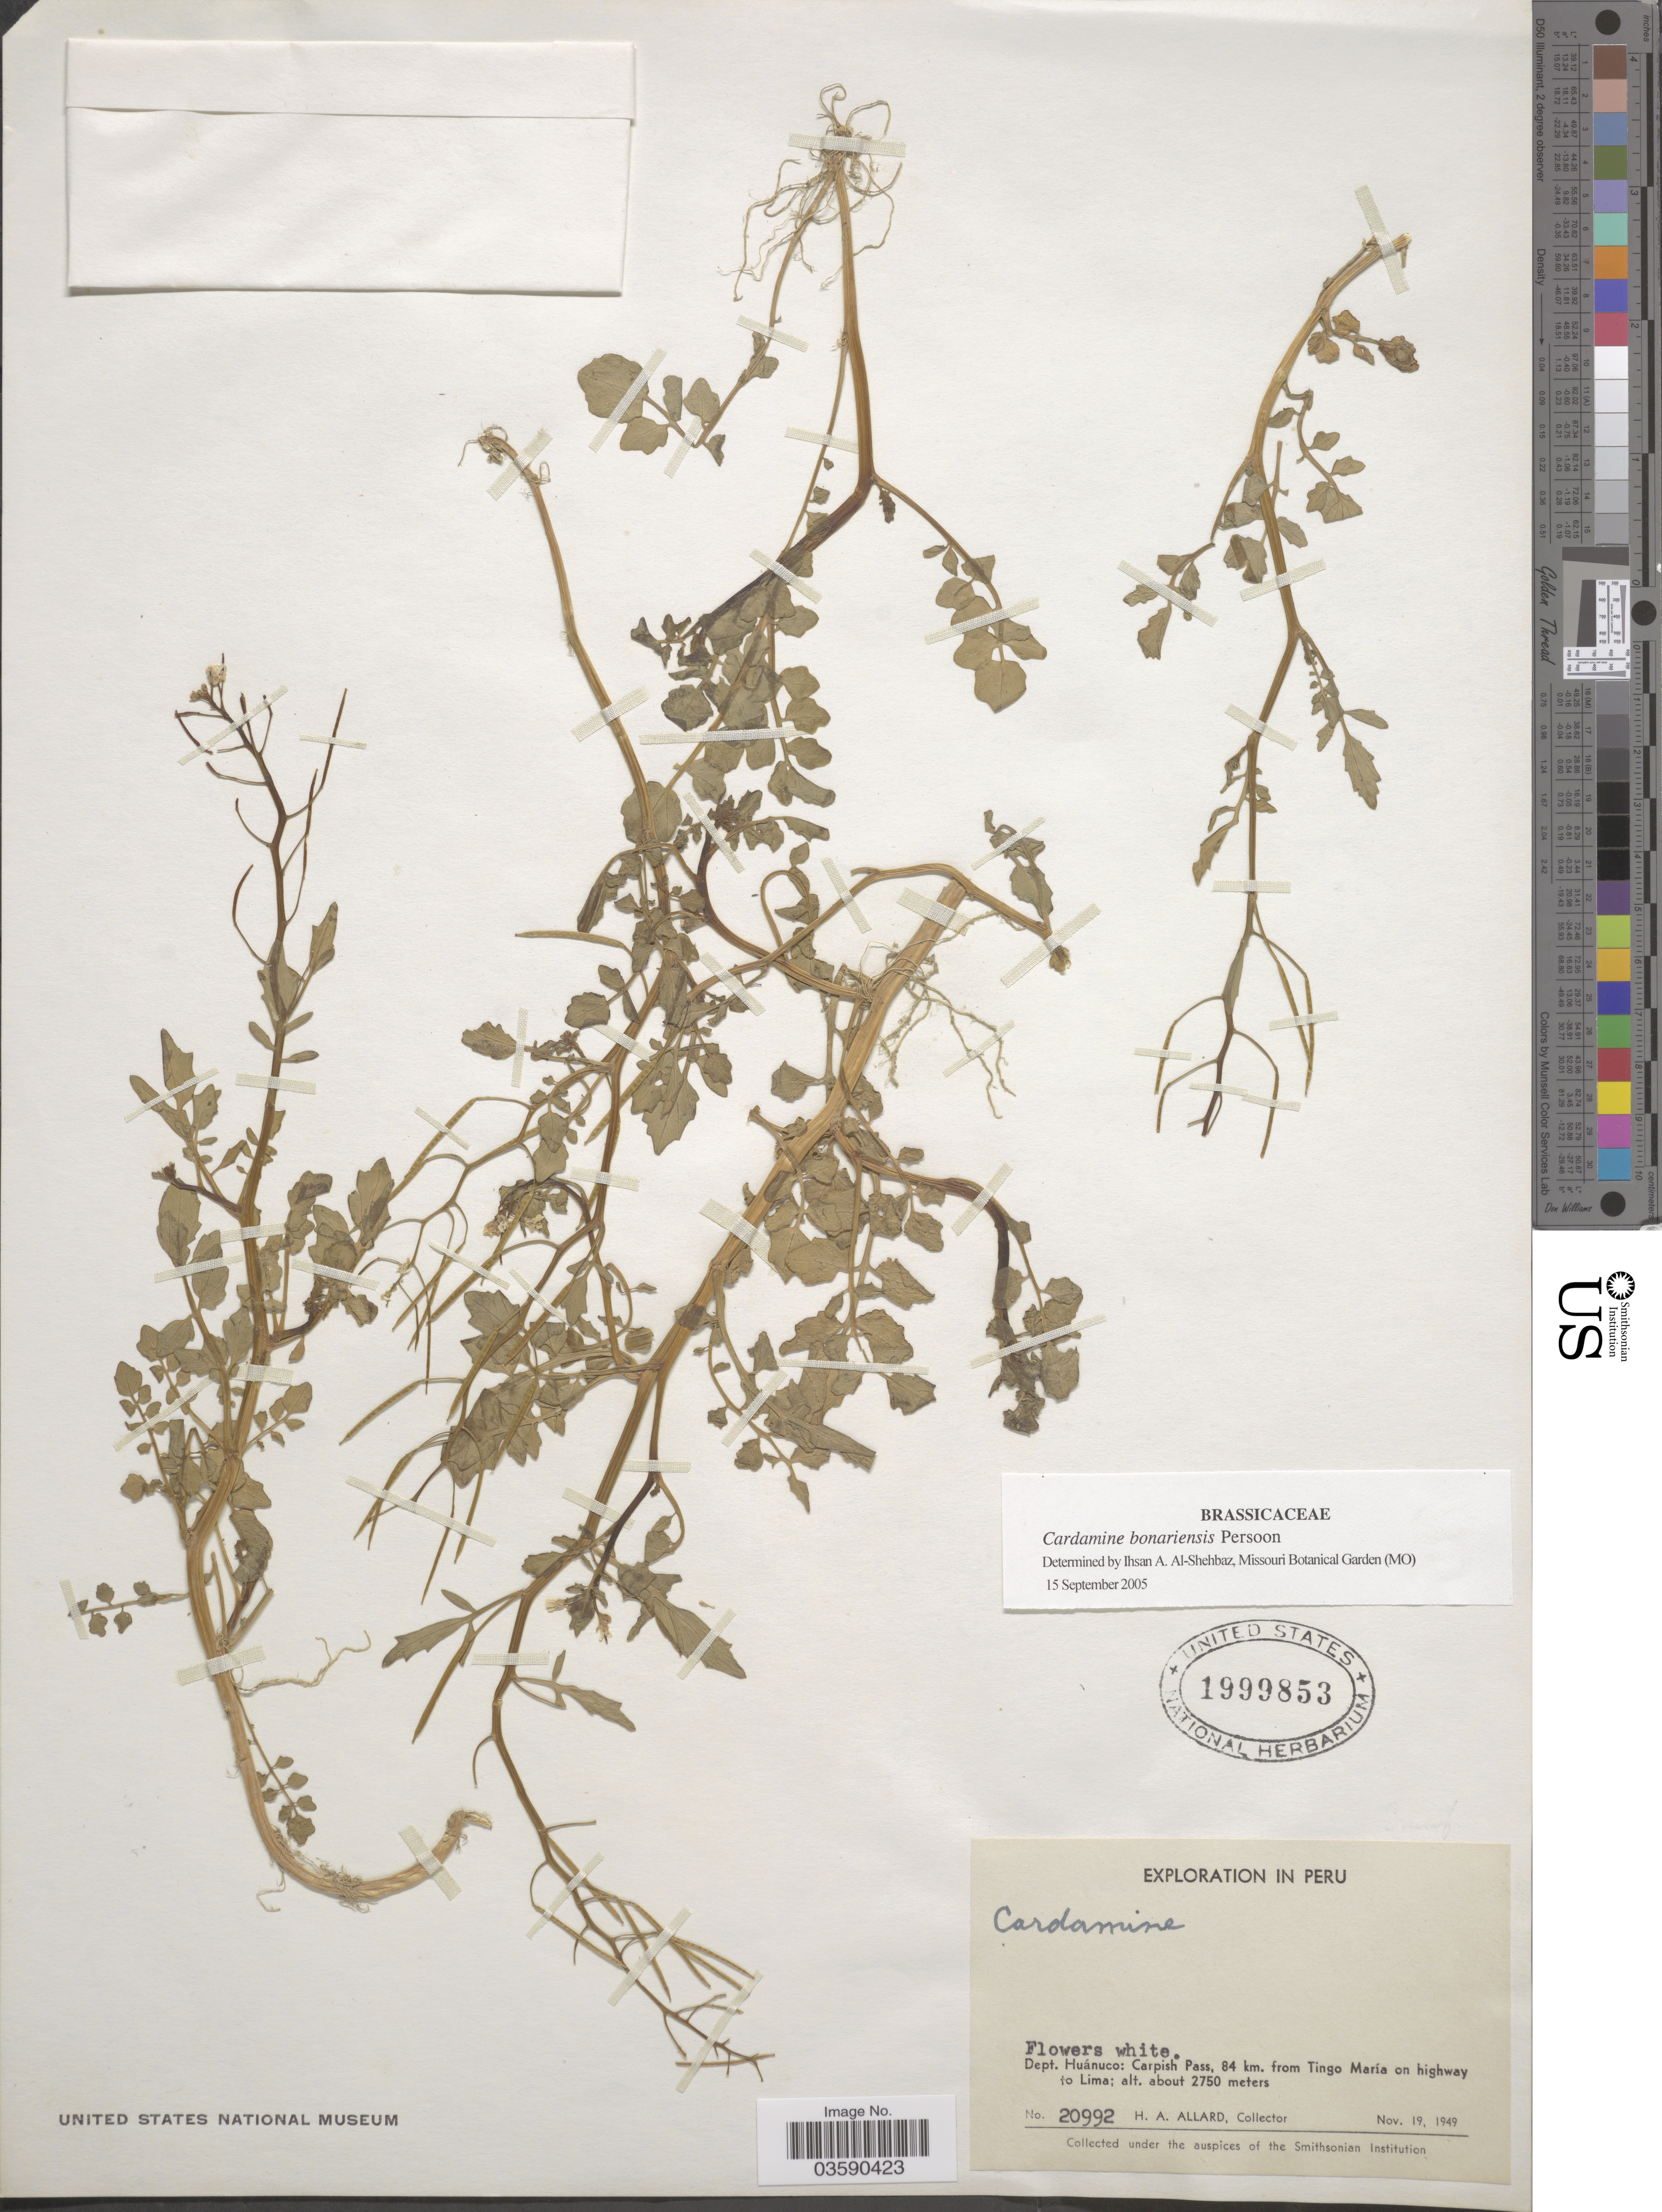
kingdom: Plantae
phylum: Tracheophyta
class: Magnoliopsida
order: Brassicales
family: Brassicaceae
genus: Cardamine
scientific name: Cardamine bonariensis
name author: Pers.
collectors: H. A. Allard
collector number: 20992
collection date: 1949-11-19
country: Peru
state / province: Huánuco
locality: Dept. Huánuco: Carpish Pass, 84 km. from Tingo María on highway to Lima.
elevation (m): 2750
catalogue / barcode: US 1999853